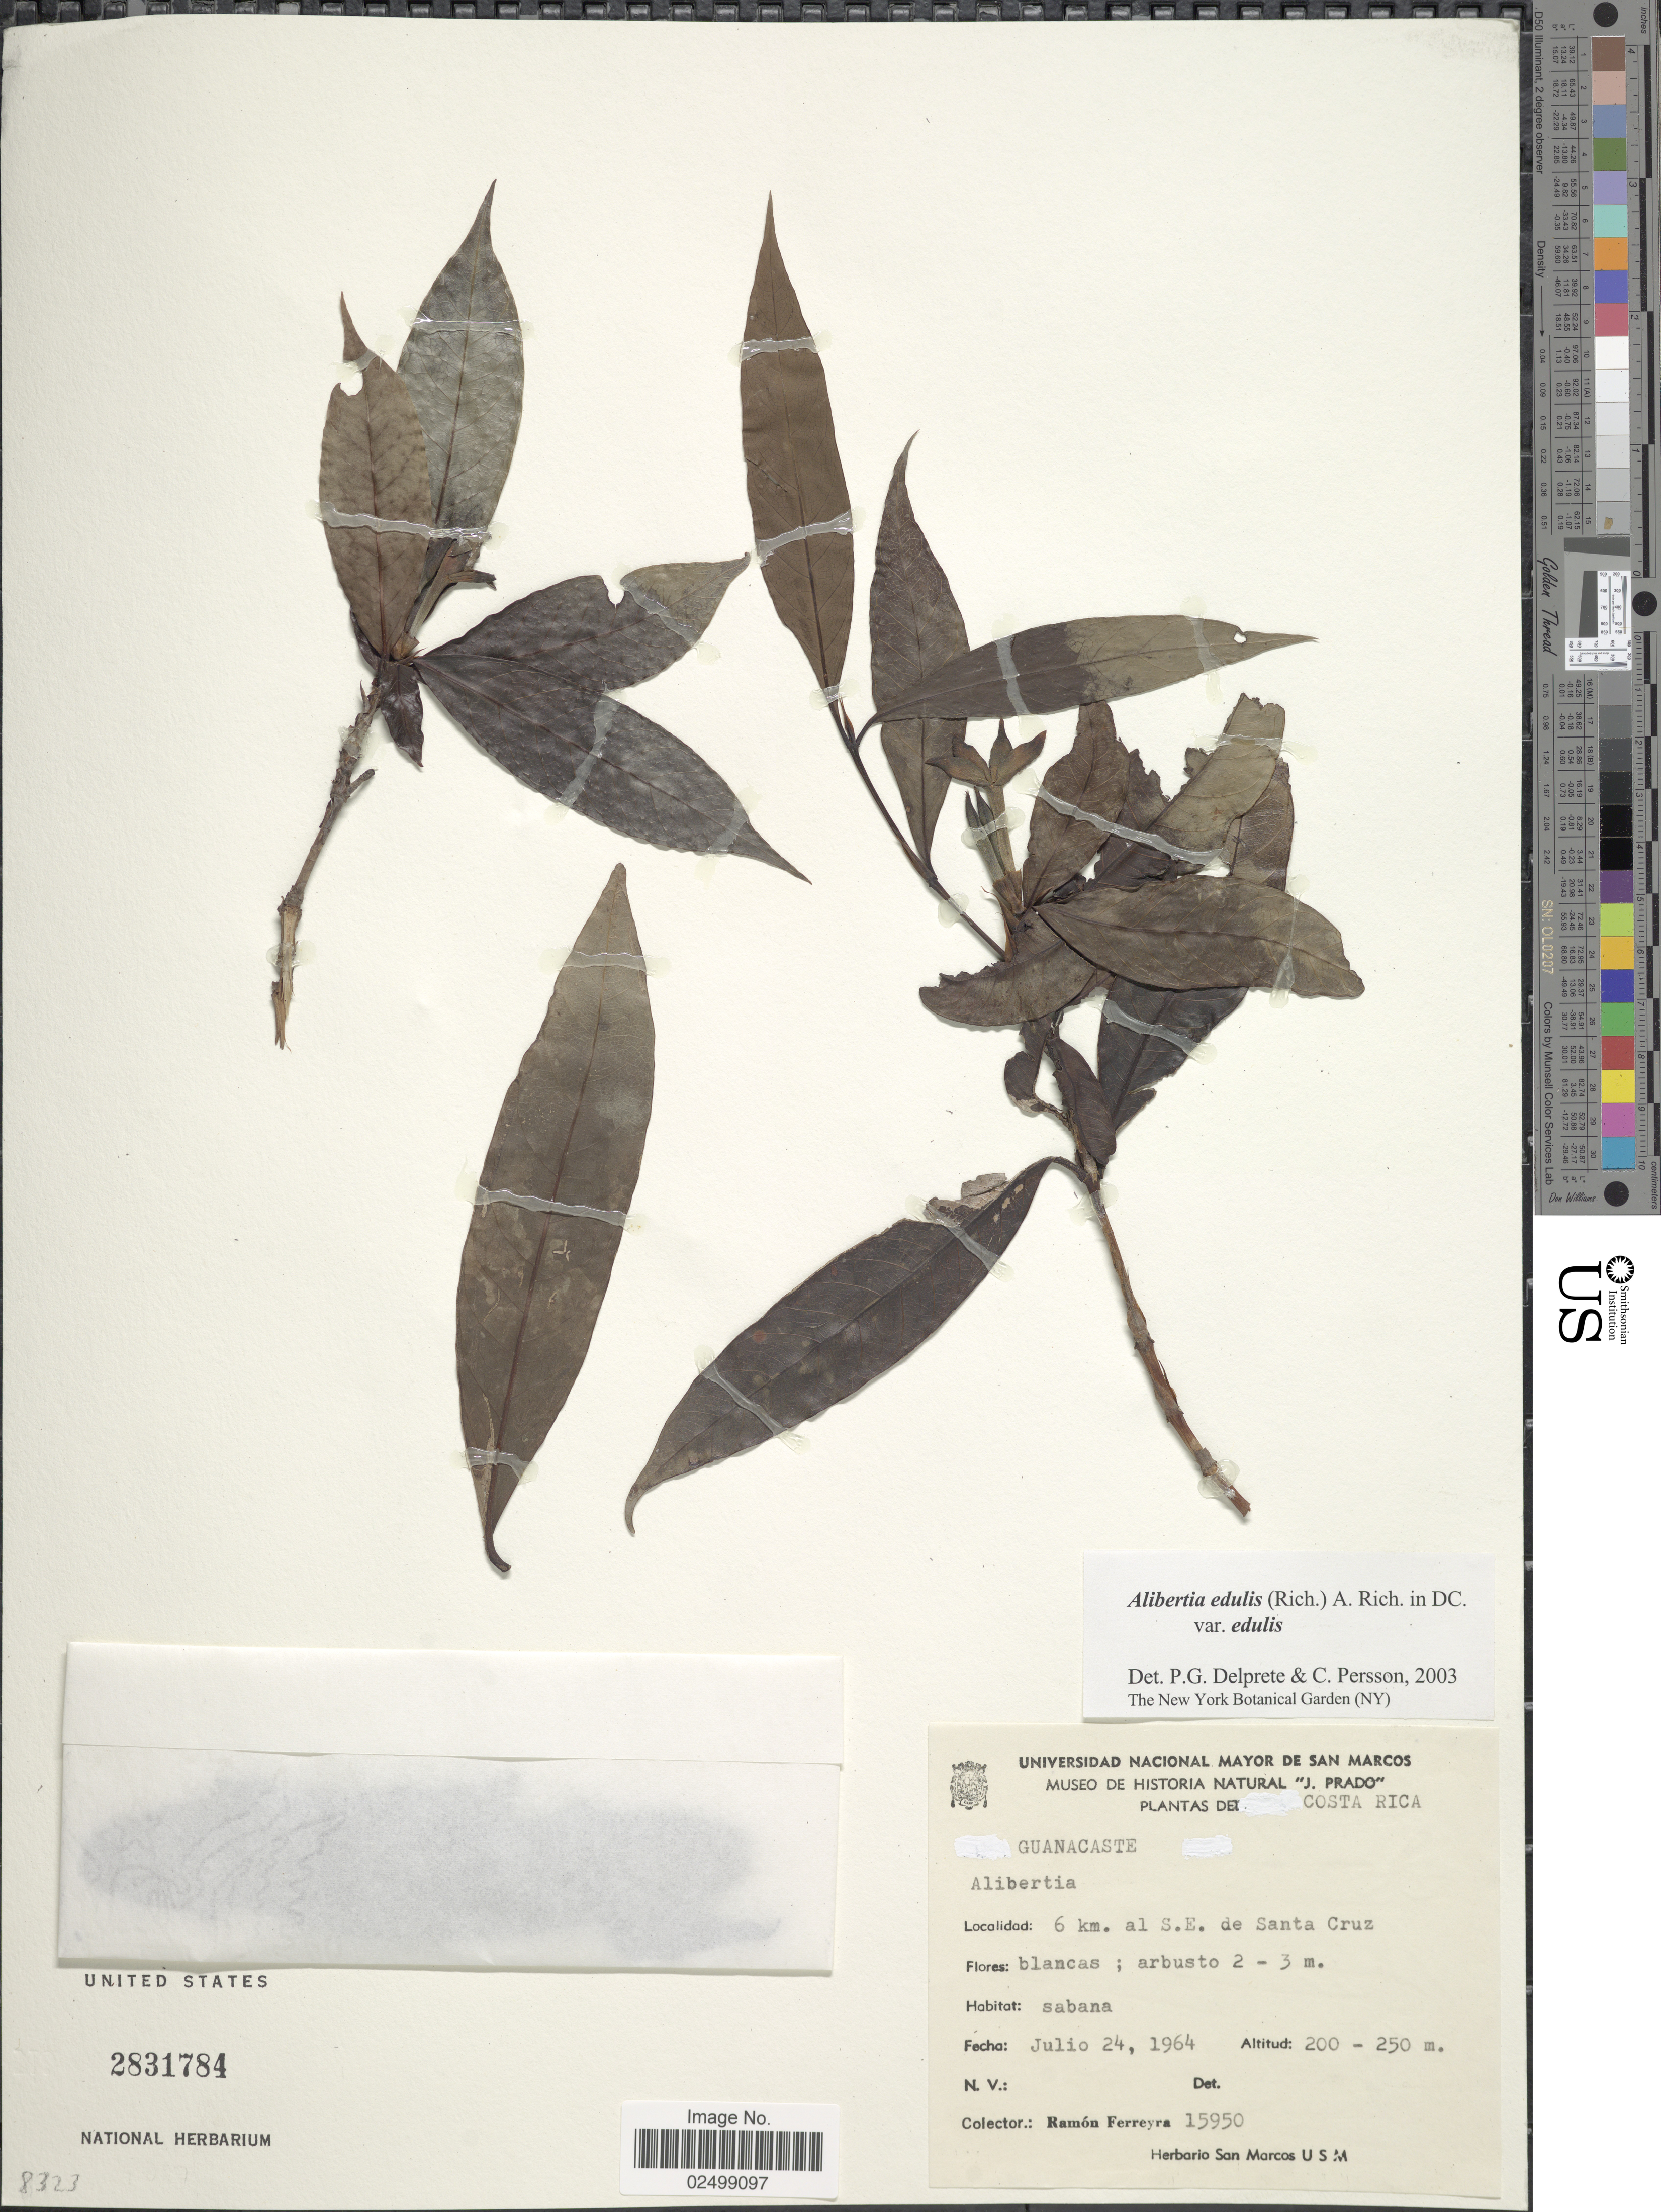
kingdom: Plantae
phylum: Tracheophyta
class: Magnoliopsida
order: Gentianales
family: Rubiaceae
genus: Alibertia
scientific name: Alibertia edulis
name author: (Rich.) A. Rich. ex DC.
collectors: R. A. Ferreyra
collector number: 15950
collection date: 1964-07-24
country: Costa Rica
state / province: Guanacaste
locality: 6 km. al S.E. de Santa Cruz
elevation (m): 200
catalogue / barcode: US 2831784